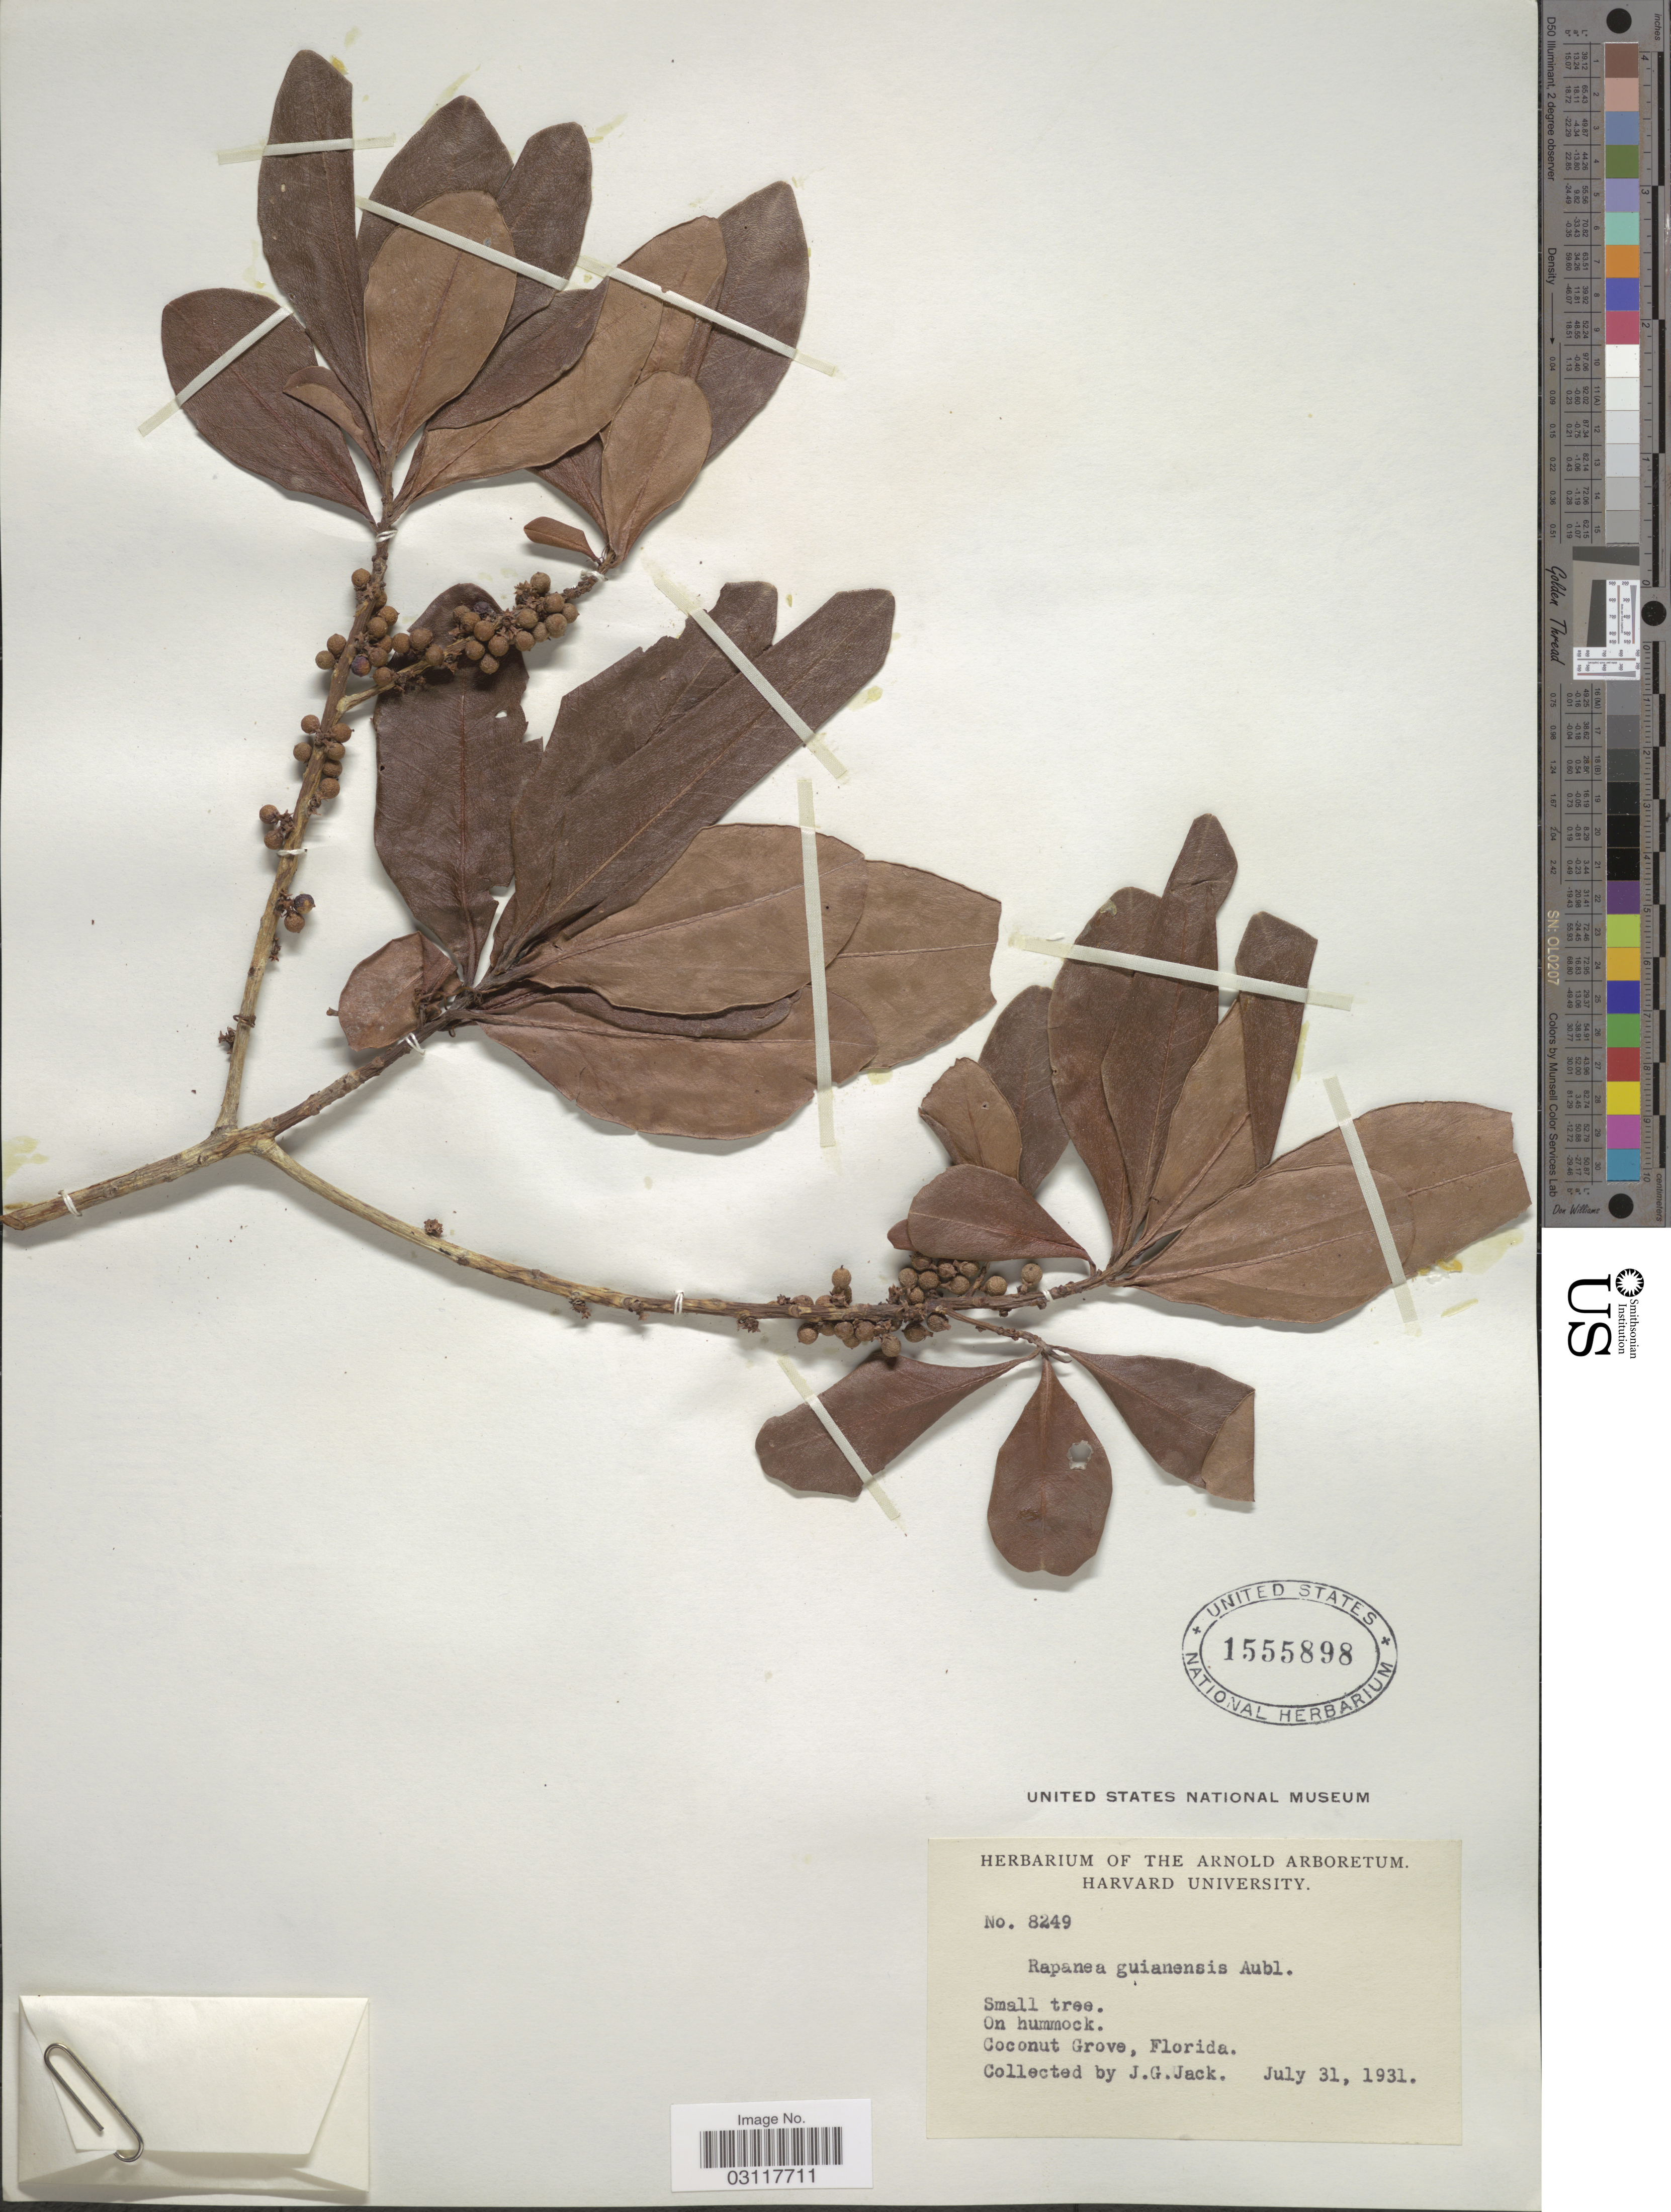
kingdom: Plantae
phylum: Tracheophyta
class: Magnoliopsida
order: Ericales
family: Primulaceae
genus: Rapanea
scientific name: Rapanea guianensis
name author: Aubl.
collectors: J. G. Jack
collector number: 8249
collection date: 1931-07-31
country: United States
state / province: Florida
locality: On hummock, Coconut Grove, Florida.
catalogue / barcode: US 1555898